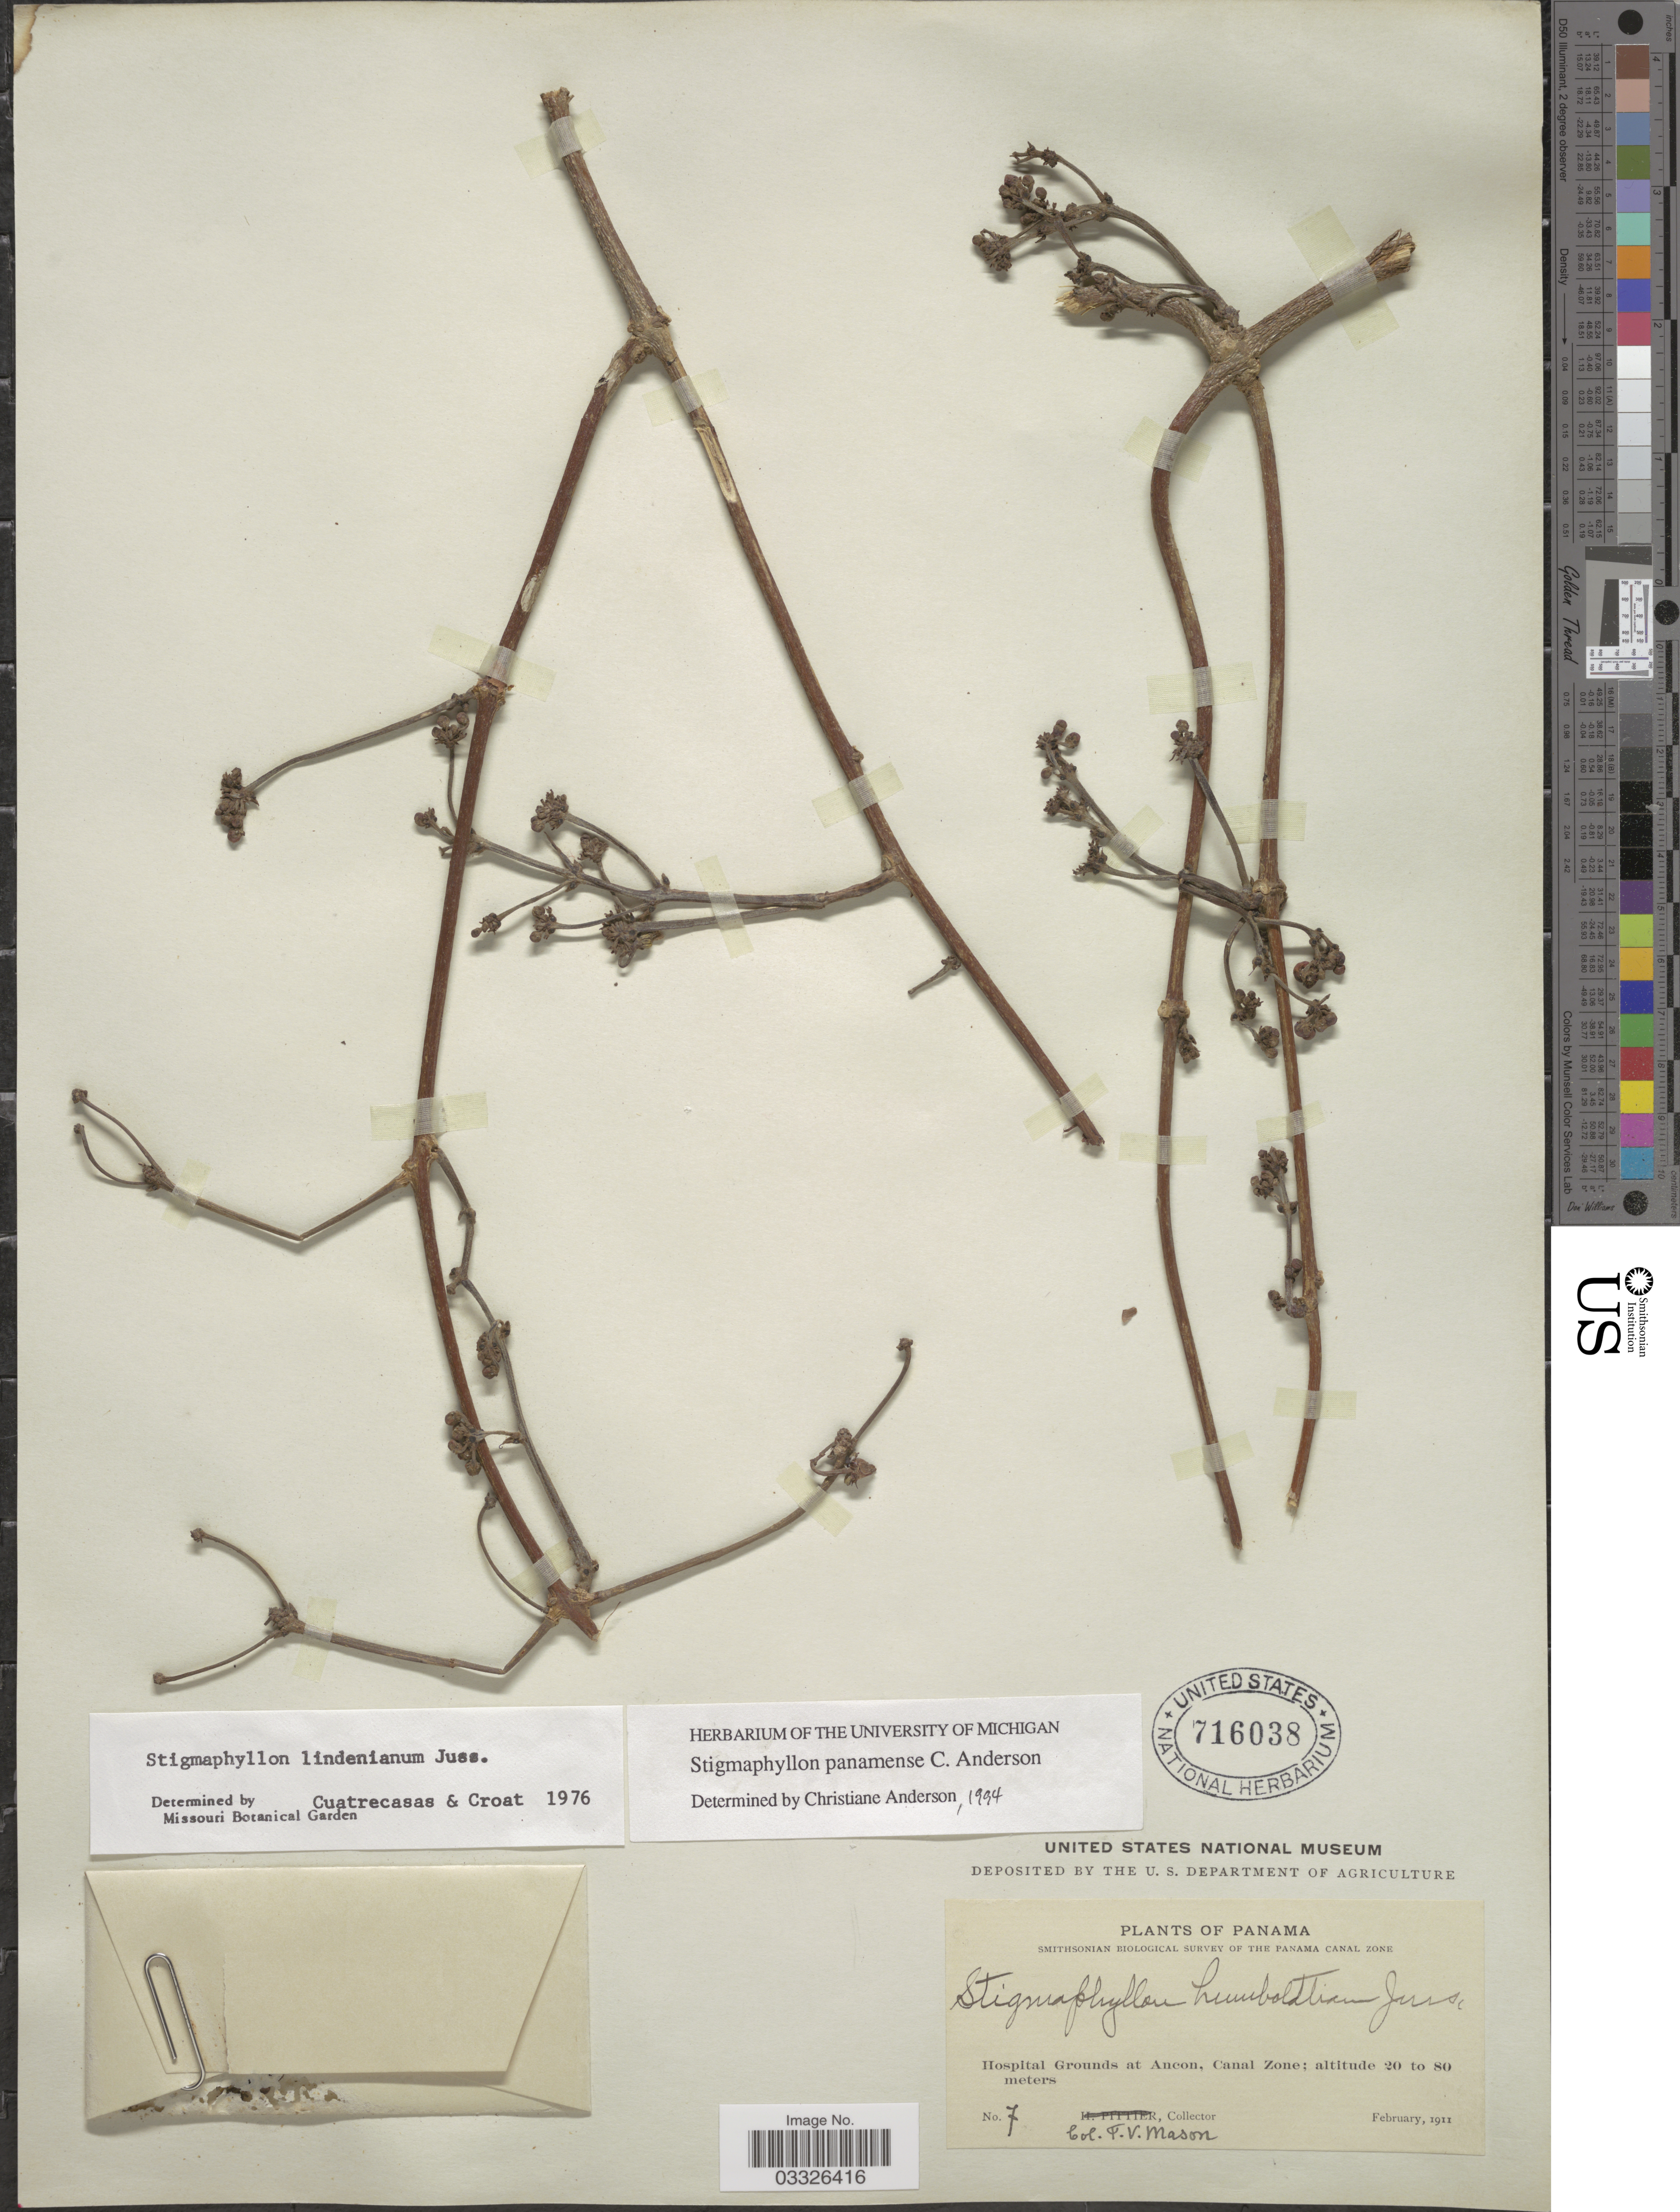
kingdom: Plantae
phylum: Tracheophyta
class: Magnoliopsida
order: Malpighiales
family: Malpighiaceae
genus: Stigmaphyllon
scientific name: Stigmaphyllon panamense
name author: C.E. Anderson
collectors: F. Mason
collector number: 7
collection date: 1911-02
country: Panama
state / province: Colón / Panamá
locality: Hospital Grounds at Ancon, Canal Zone.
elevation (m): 20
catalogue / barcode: US 716038